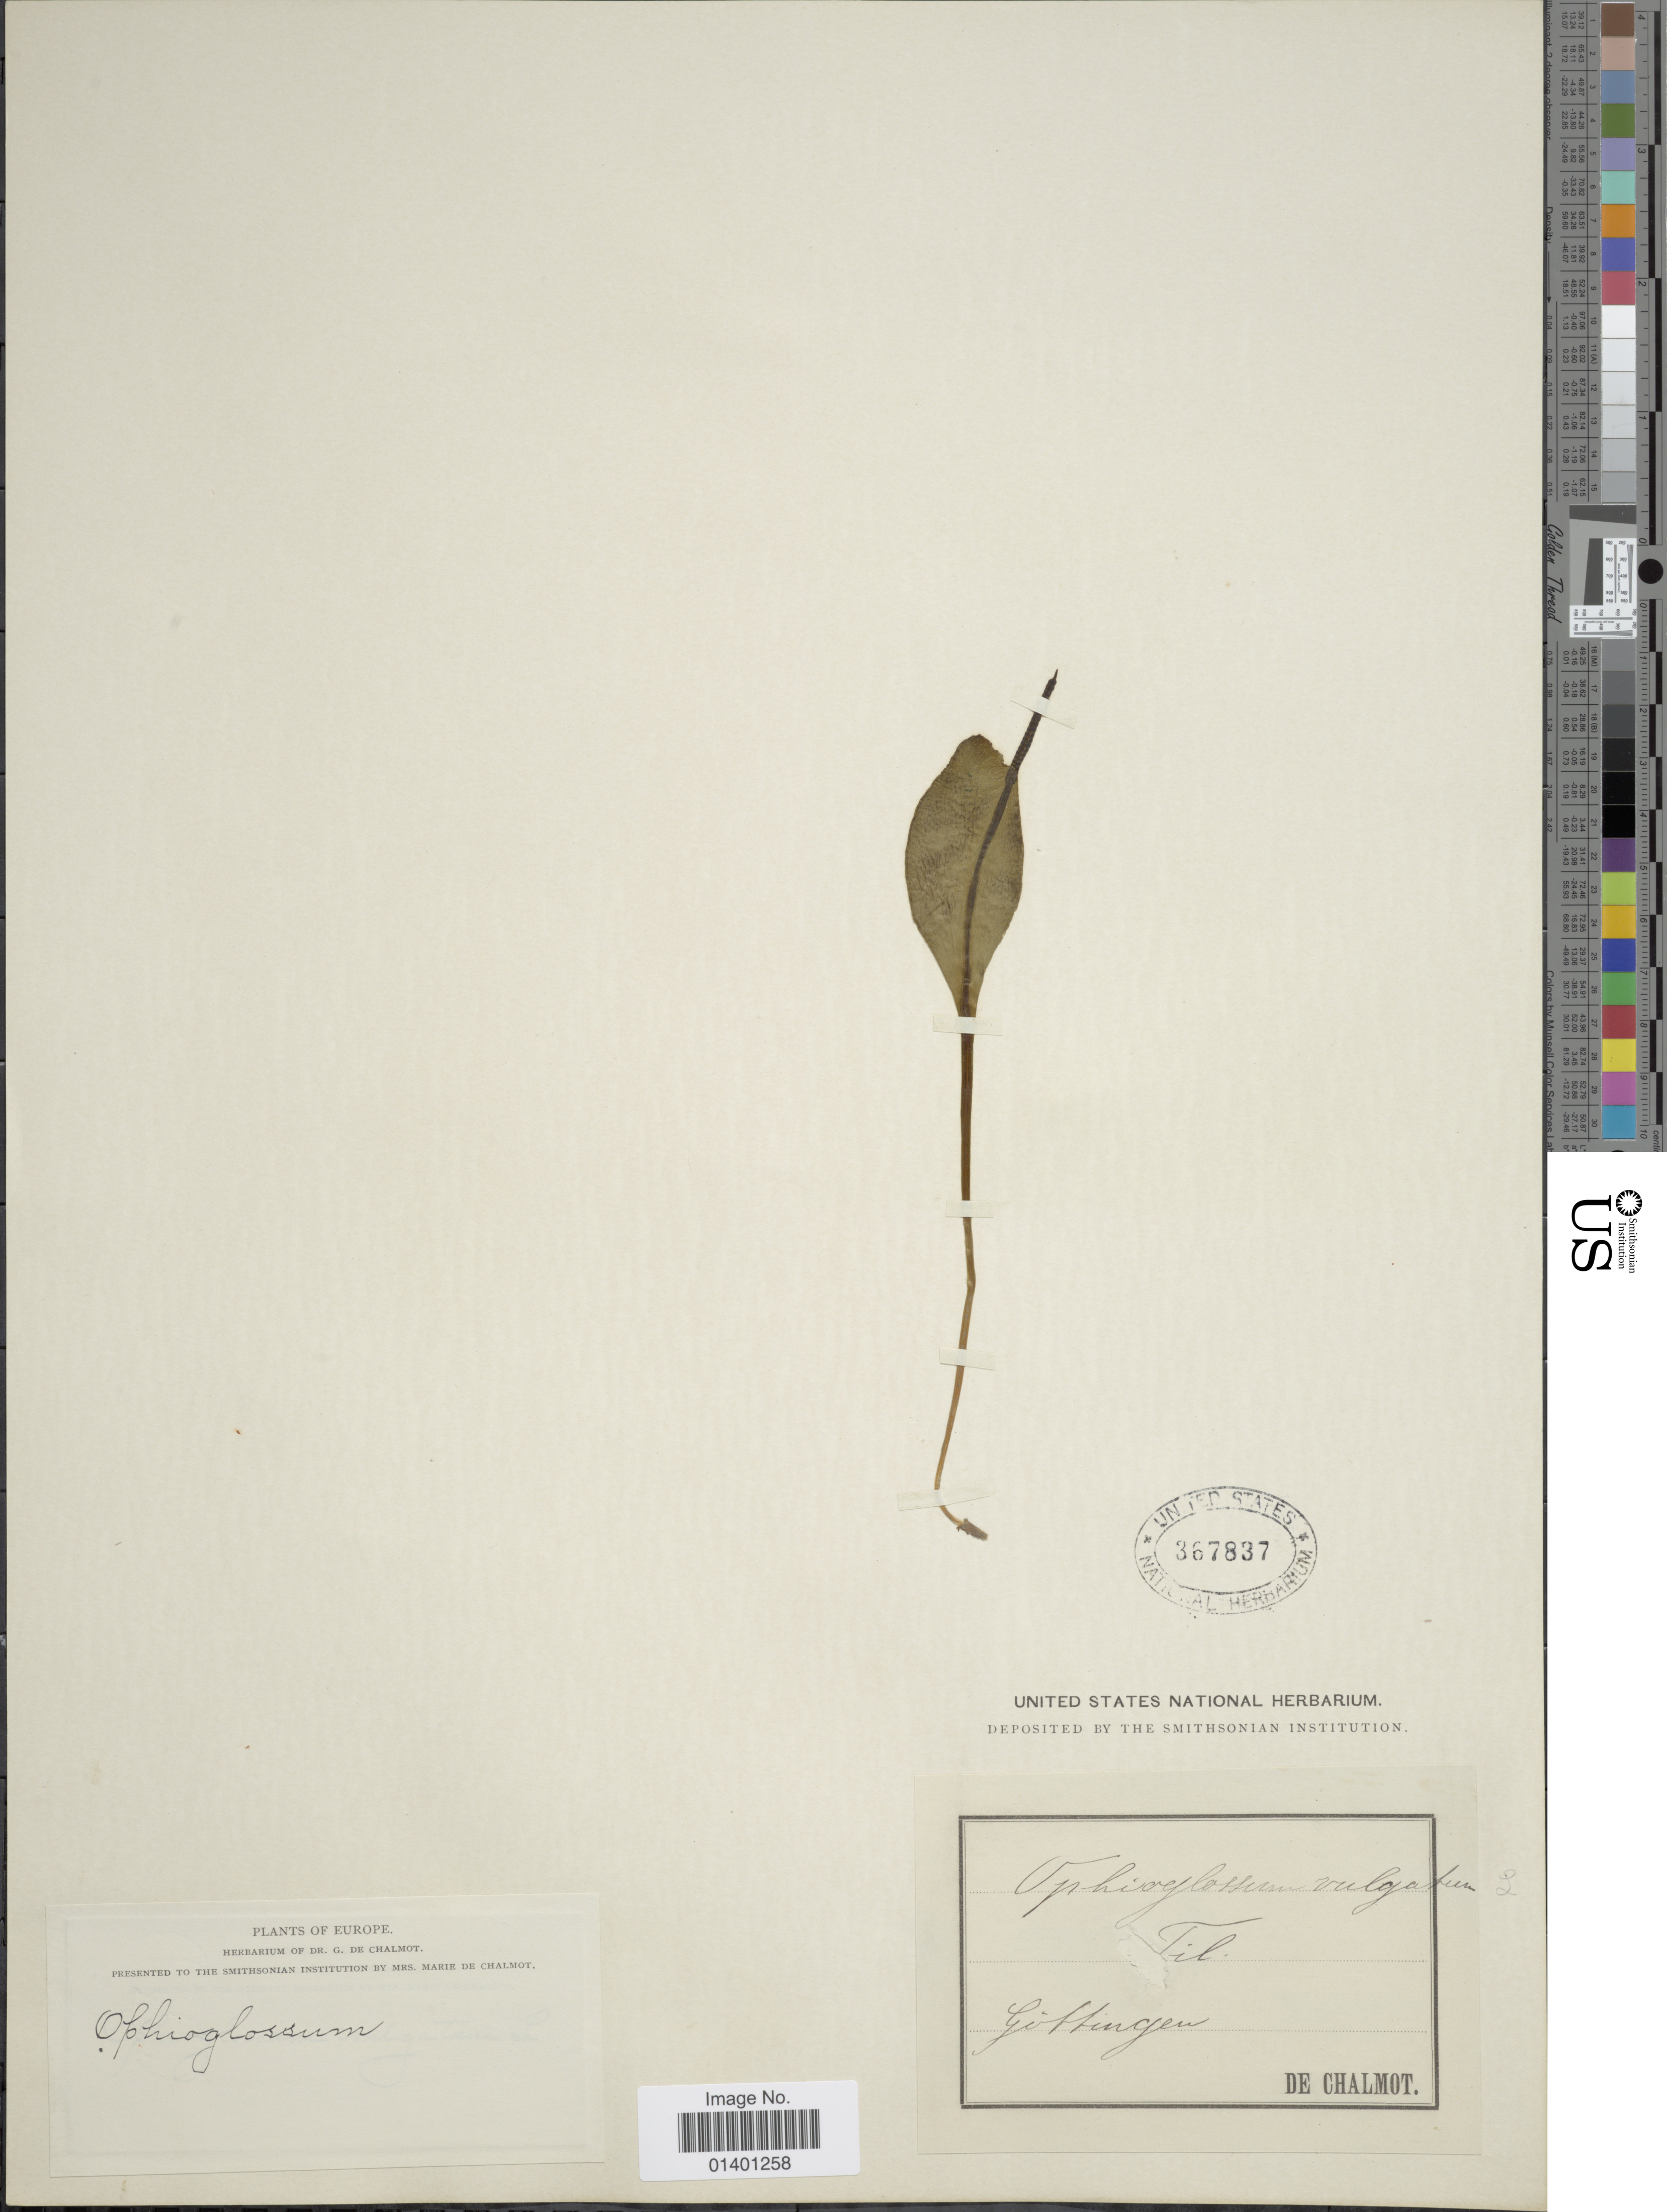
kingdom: Plantae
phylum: Tracheophyta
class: Polypodiopsida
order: Ophioglossales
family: Ophioglossaceae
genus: Ophioglossum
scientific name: Ophioglossum vulgatum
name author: L.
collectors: G. de Chalmot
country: Germany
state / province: Niedersachsen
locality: Europe, Gittingen [interpreted]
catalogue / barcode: US 367837